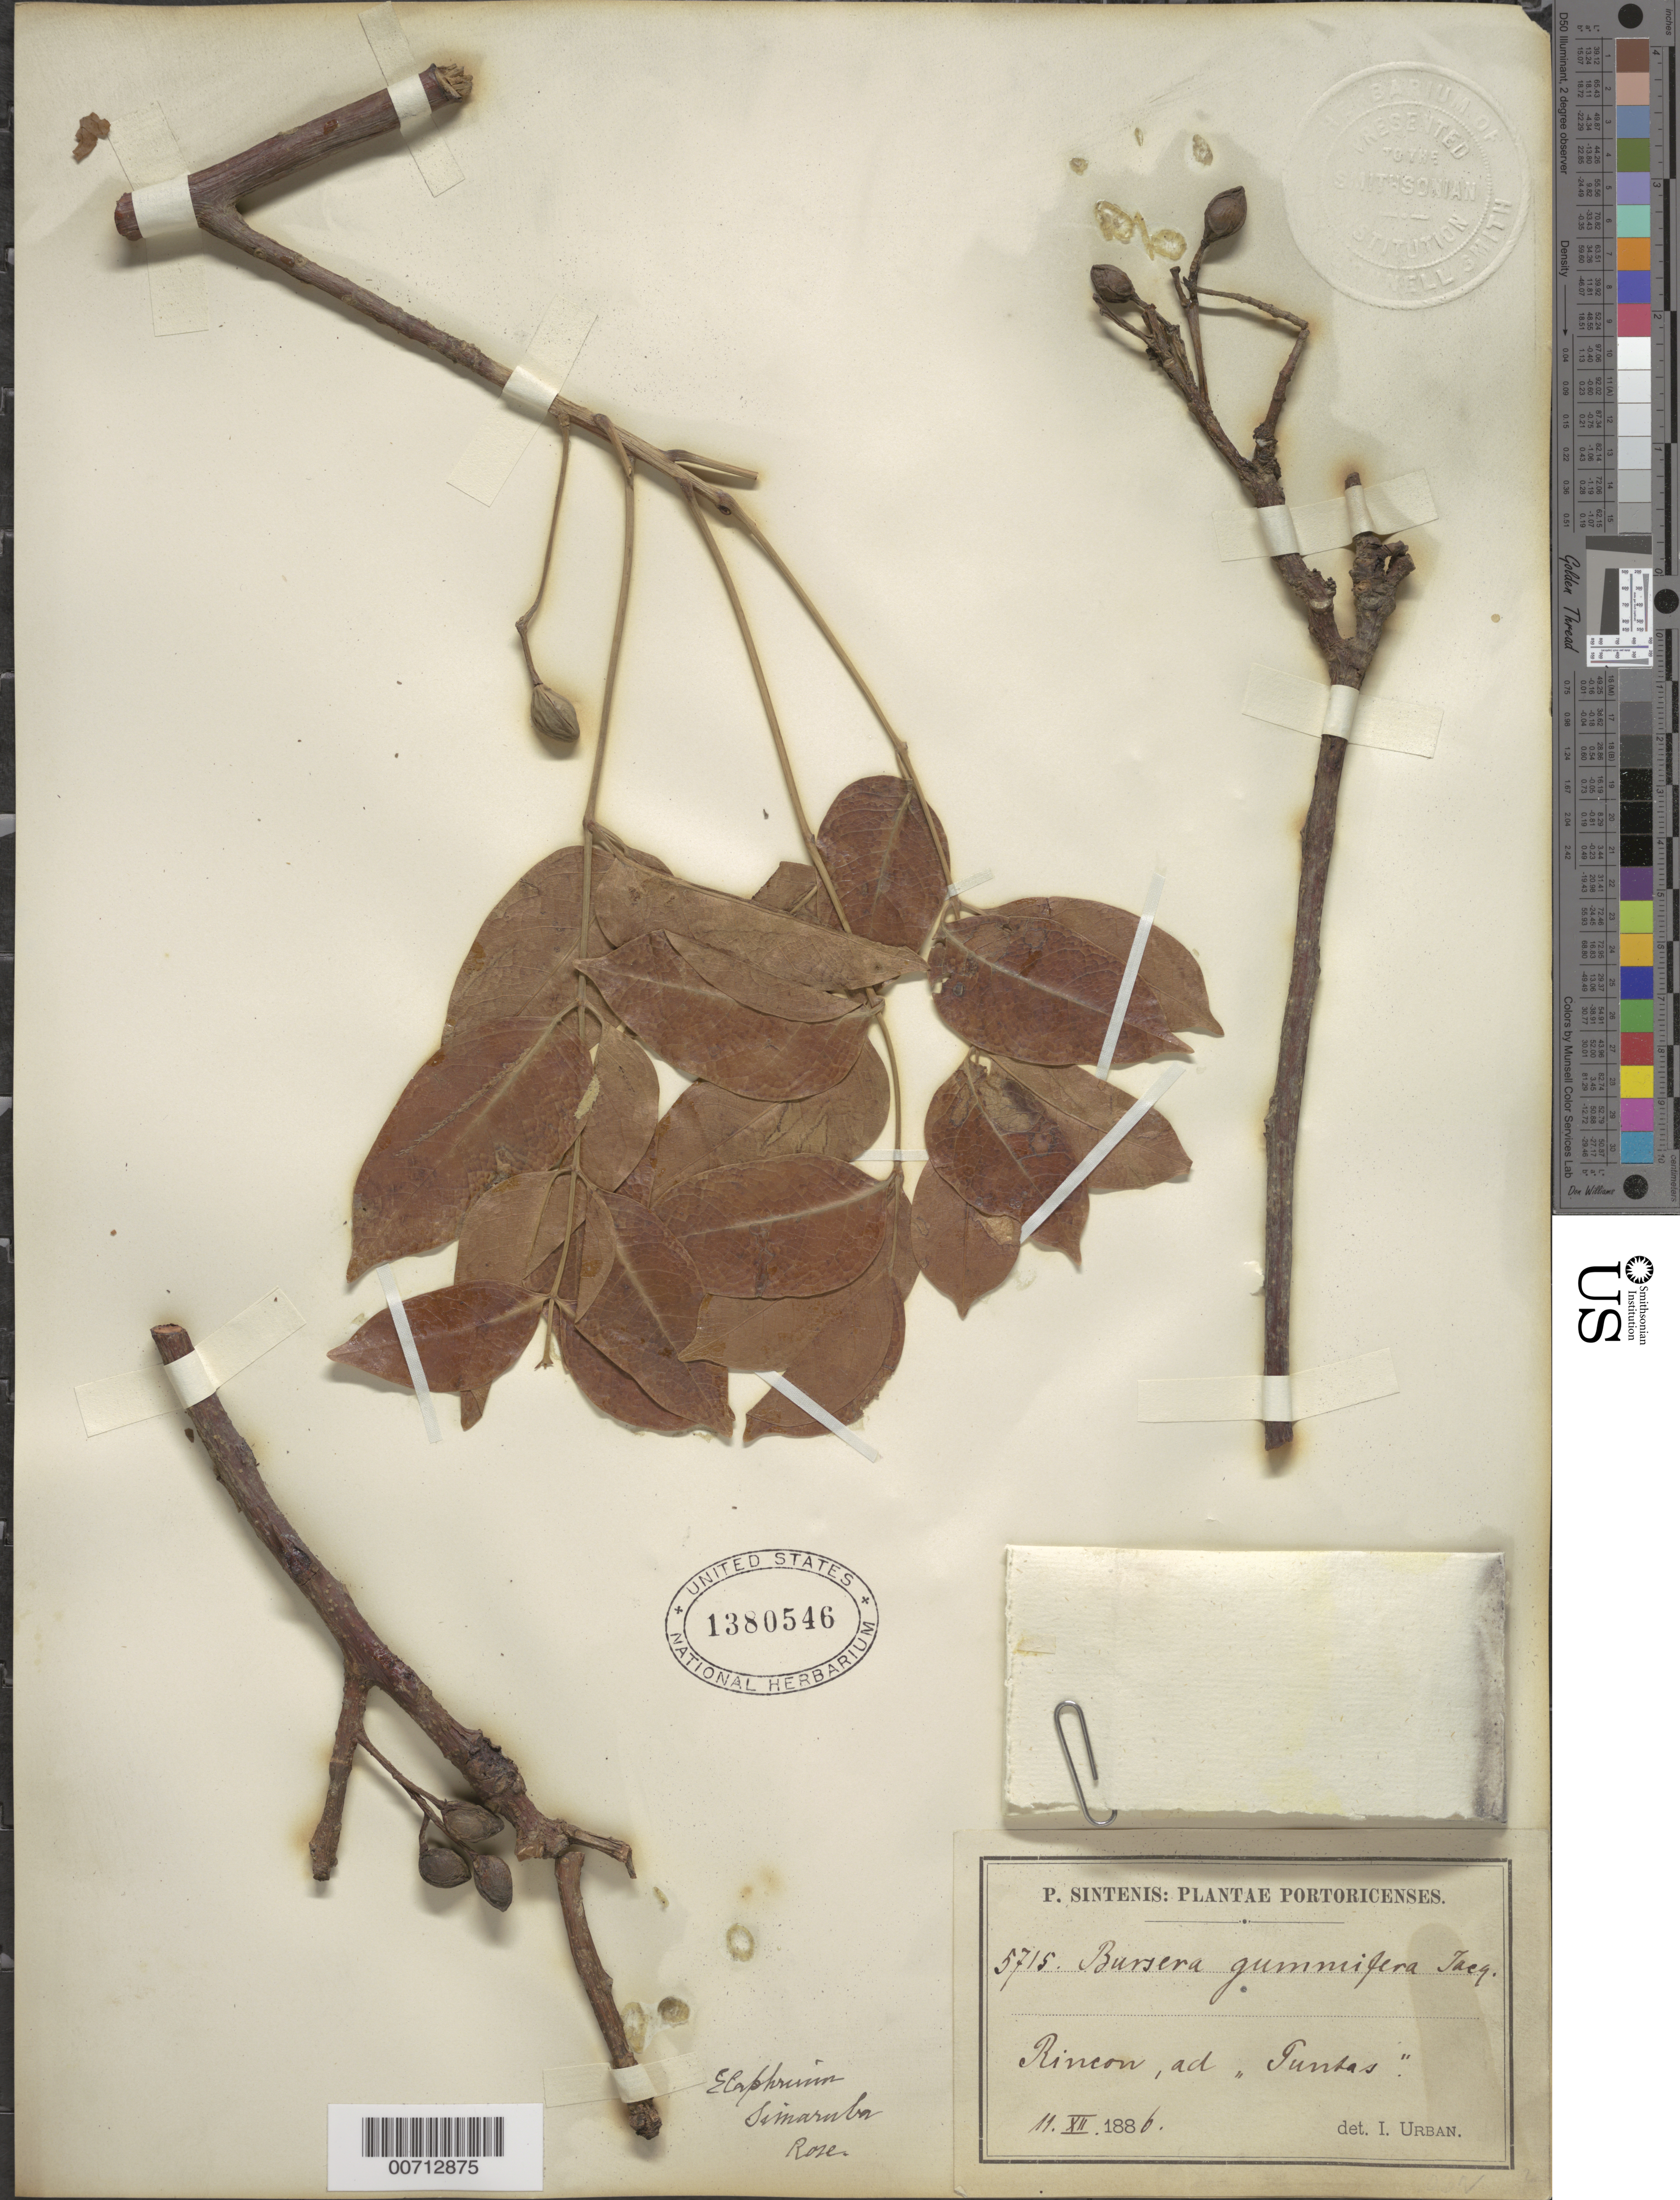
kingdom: Plantae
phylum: Tracheophyta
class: Magnoliopsida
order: Sapindales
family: Burseraceae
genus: Bursera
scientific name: Bursera simaruba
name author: (L.) Sarg.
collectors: P. Sintenis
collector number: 5715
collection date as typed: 11 Dec 1886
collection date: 1886-12-11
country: Puerto Rico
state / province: Rincon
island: Greater Antilles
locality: ad Puntas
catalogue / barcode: US 1380546